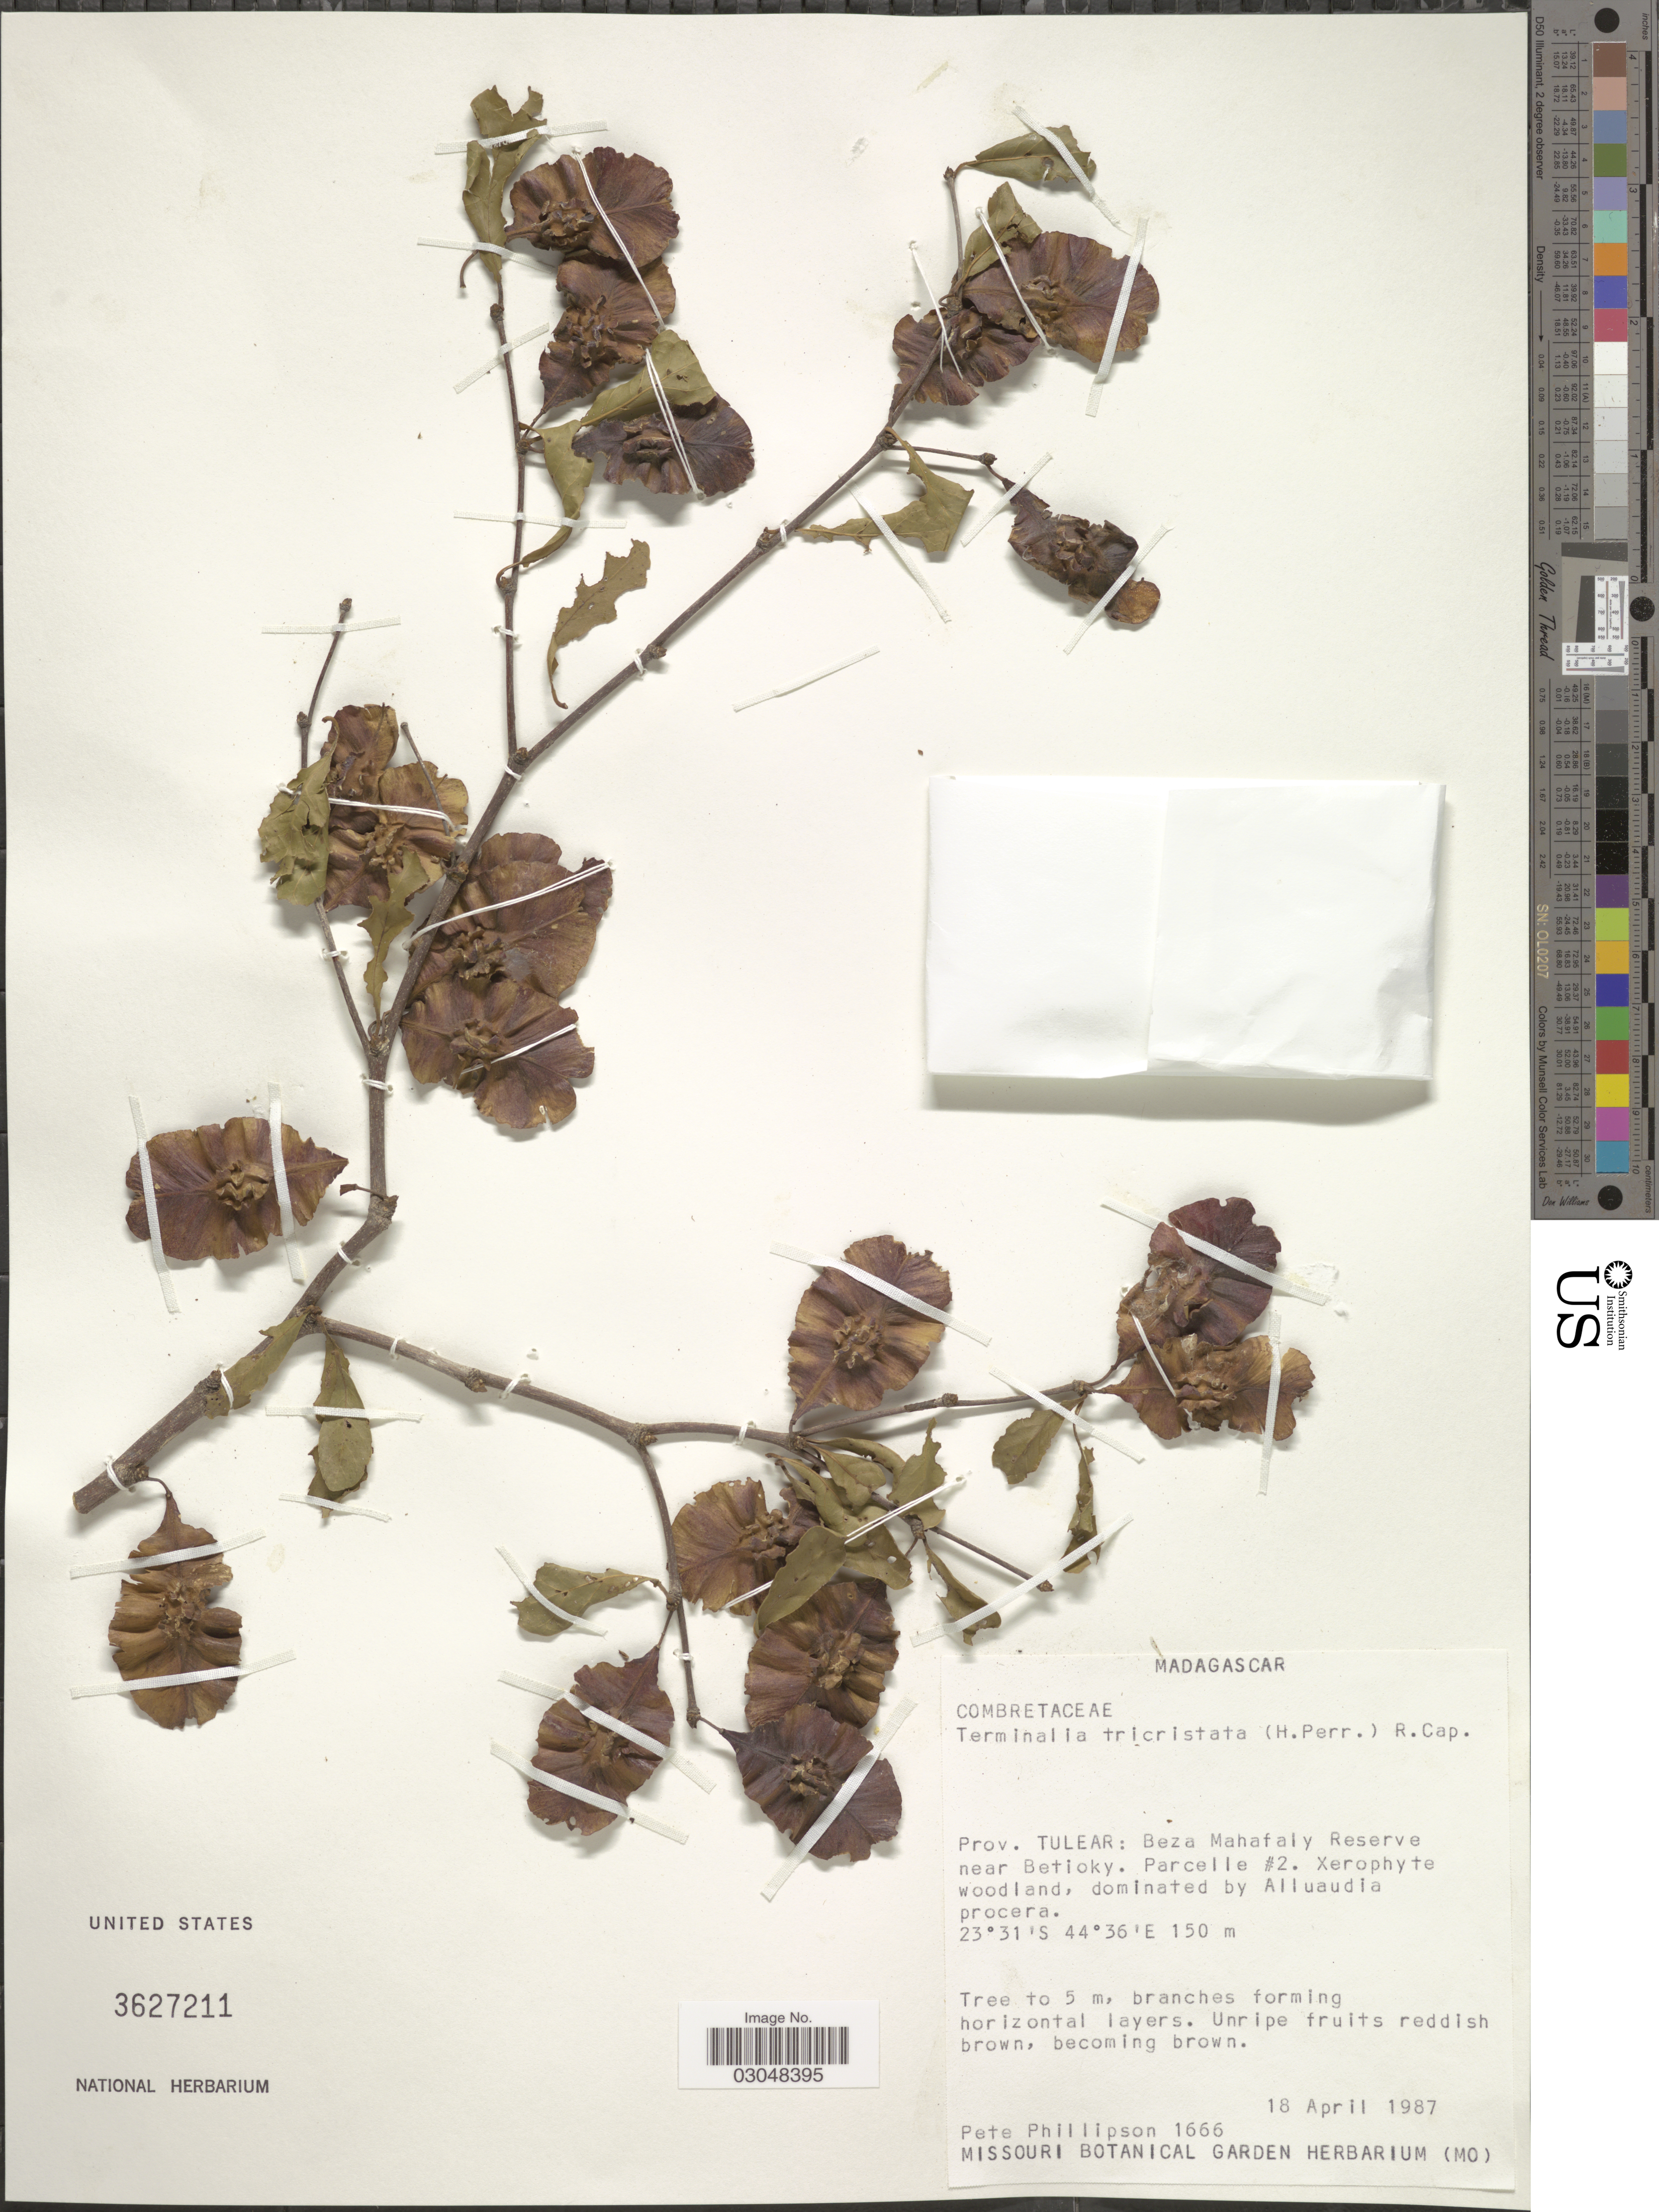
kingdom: Plantae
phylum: Tracheophyta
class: Magnoliopsida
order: Myrtales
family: Combretaceae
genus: Terminalia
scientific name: Terminalia tricristata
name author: Capuron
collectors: P. B. Phillipson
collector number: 166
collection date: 1987-04-18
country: Madagascar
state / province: Atsimo-Andrefana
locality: Prov. Tulear: Beza Mahafaly Reserve near Betioky. Parcelle #2.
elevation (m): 150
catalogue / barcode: US 3627211